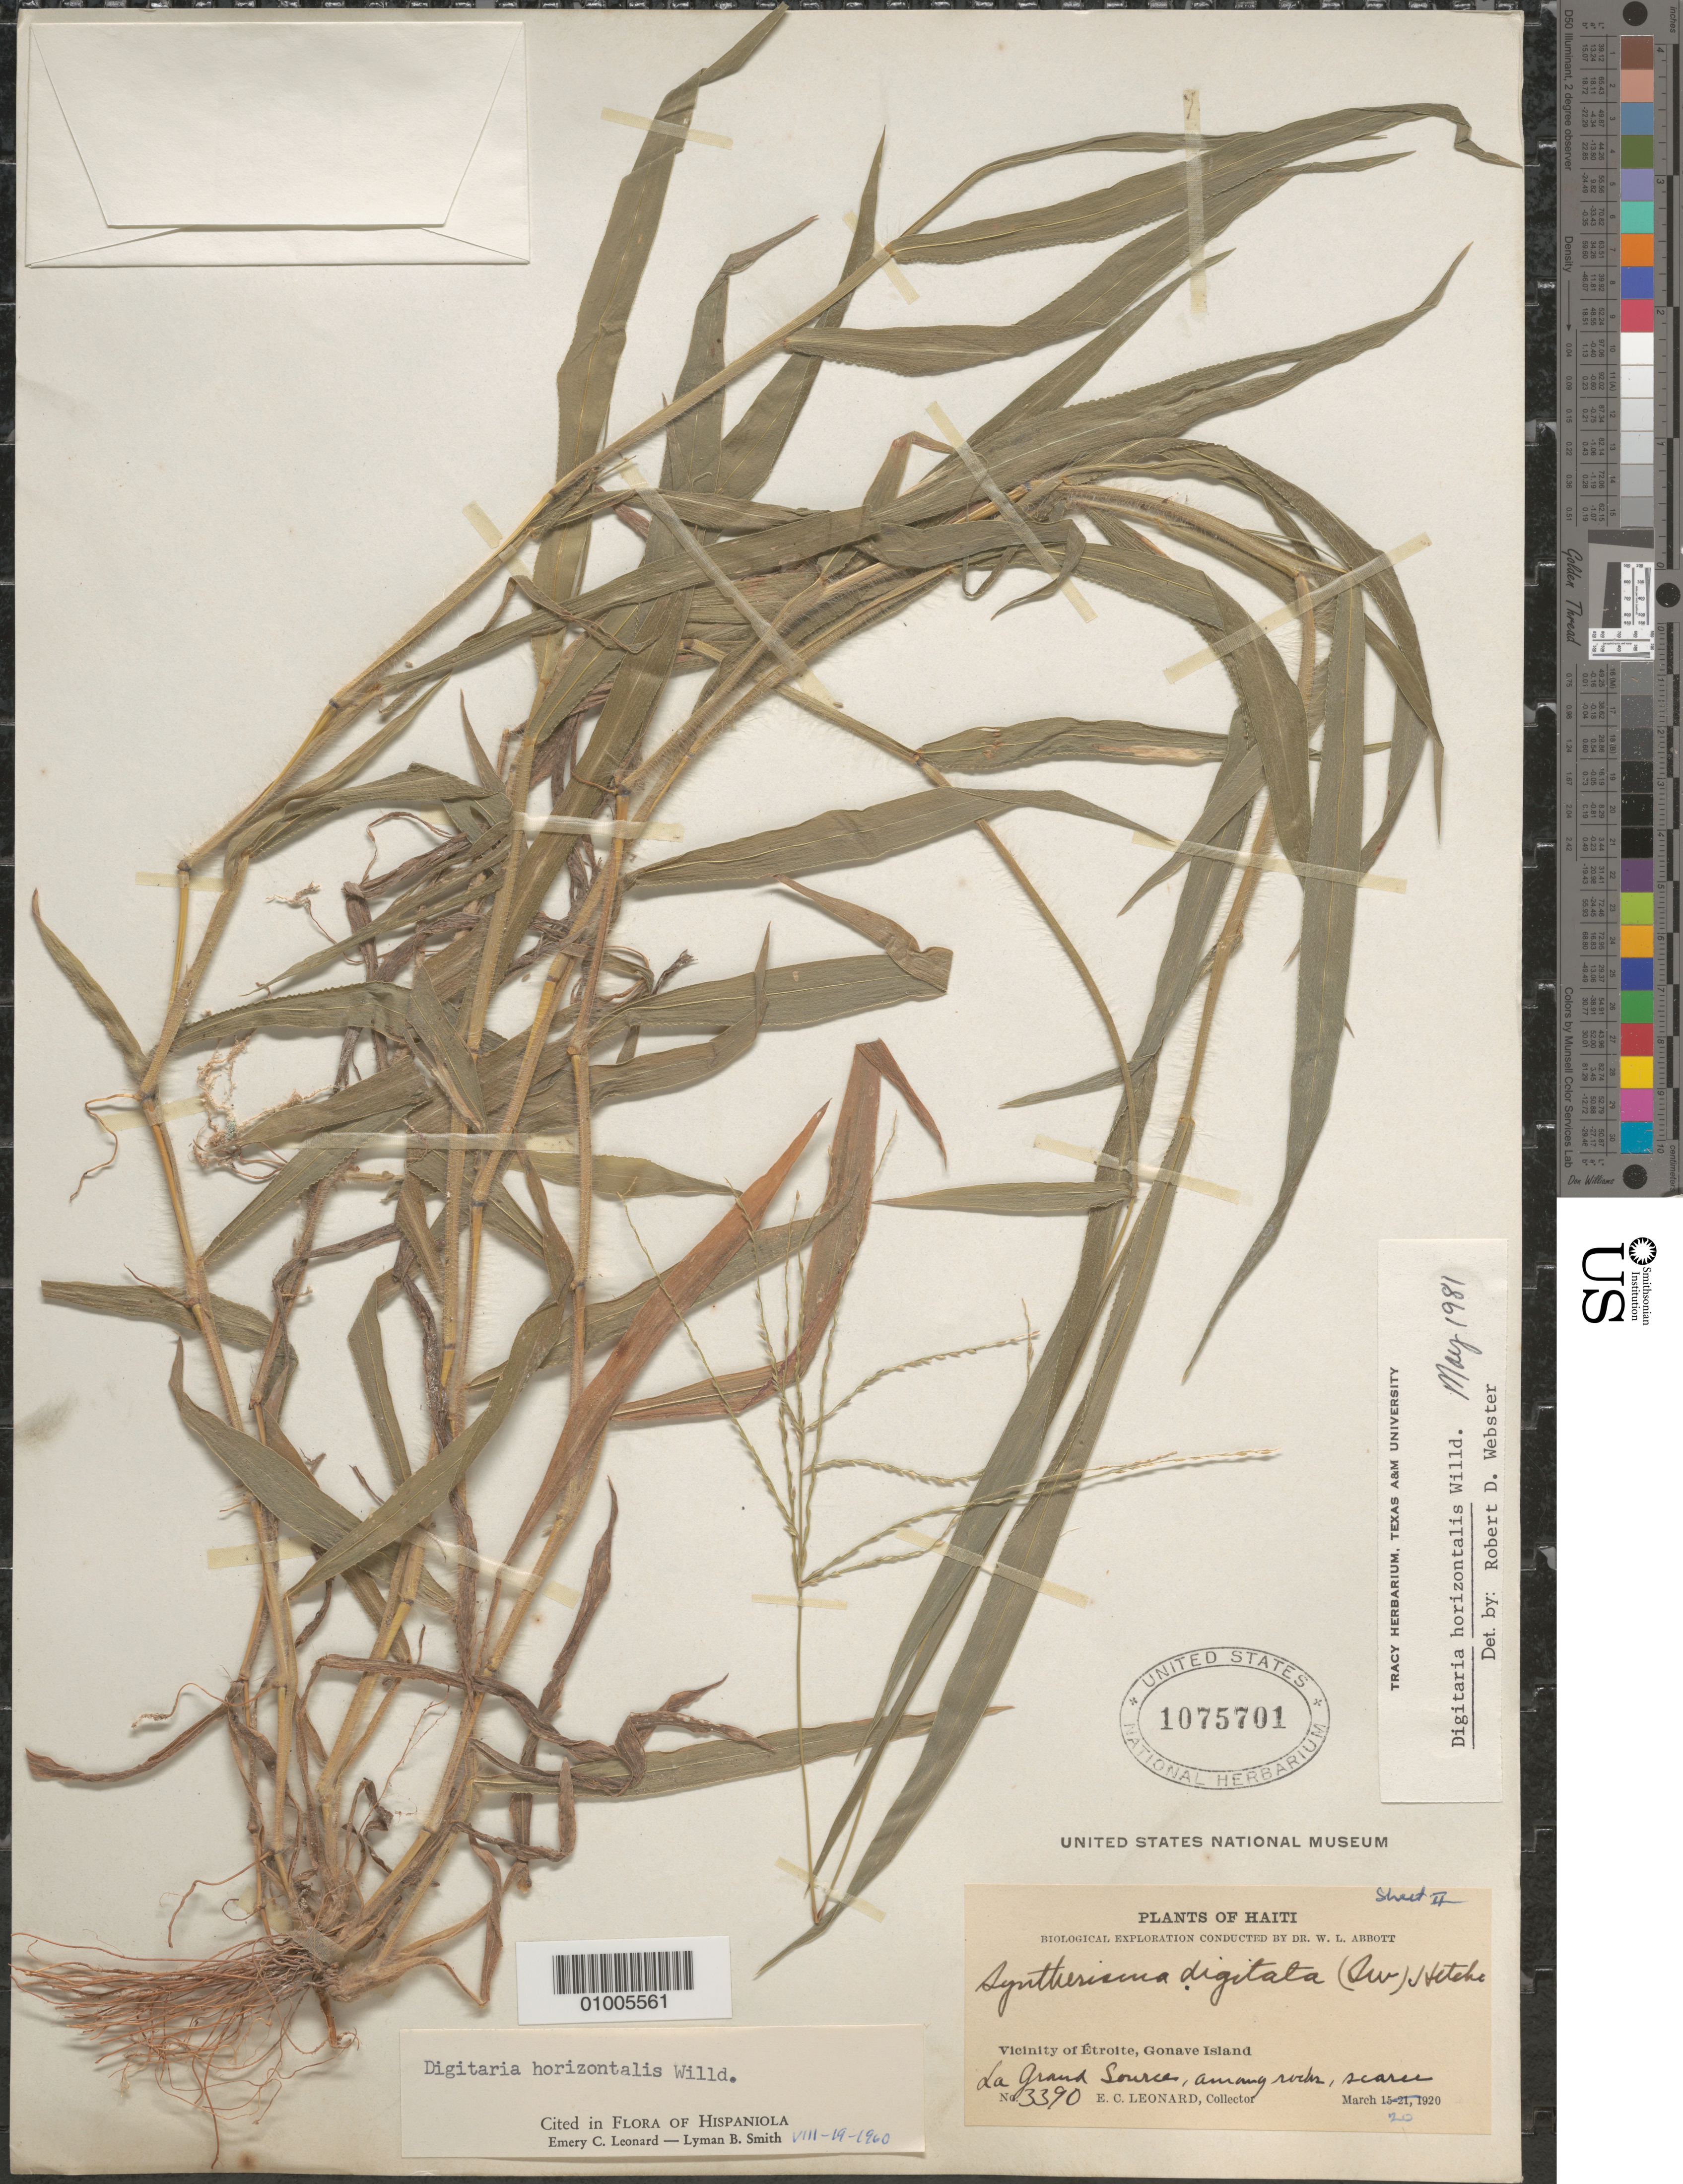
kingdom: Plantae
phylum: Tracheophyta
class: Liliopsida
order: Poales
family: Poaceae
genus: Digitaria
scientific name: Digitaria horizontalis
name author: Willd.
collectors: E. C. Leonard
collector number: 3390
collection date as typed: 20 Mar 1920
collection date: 1920-03-20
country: Haiti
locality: Vicinity of Etroite, gonave island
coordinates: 0 N, 0 E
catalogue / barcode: US 1075701